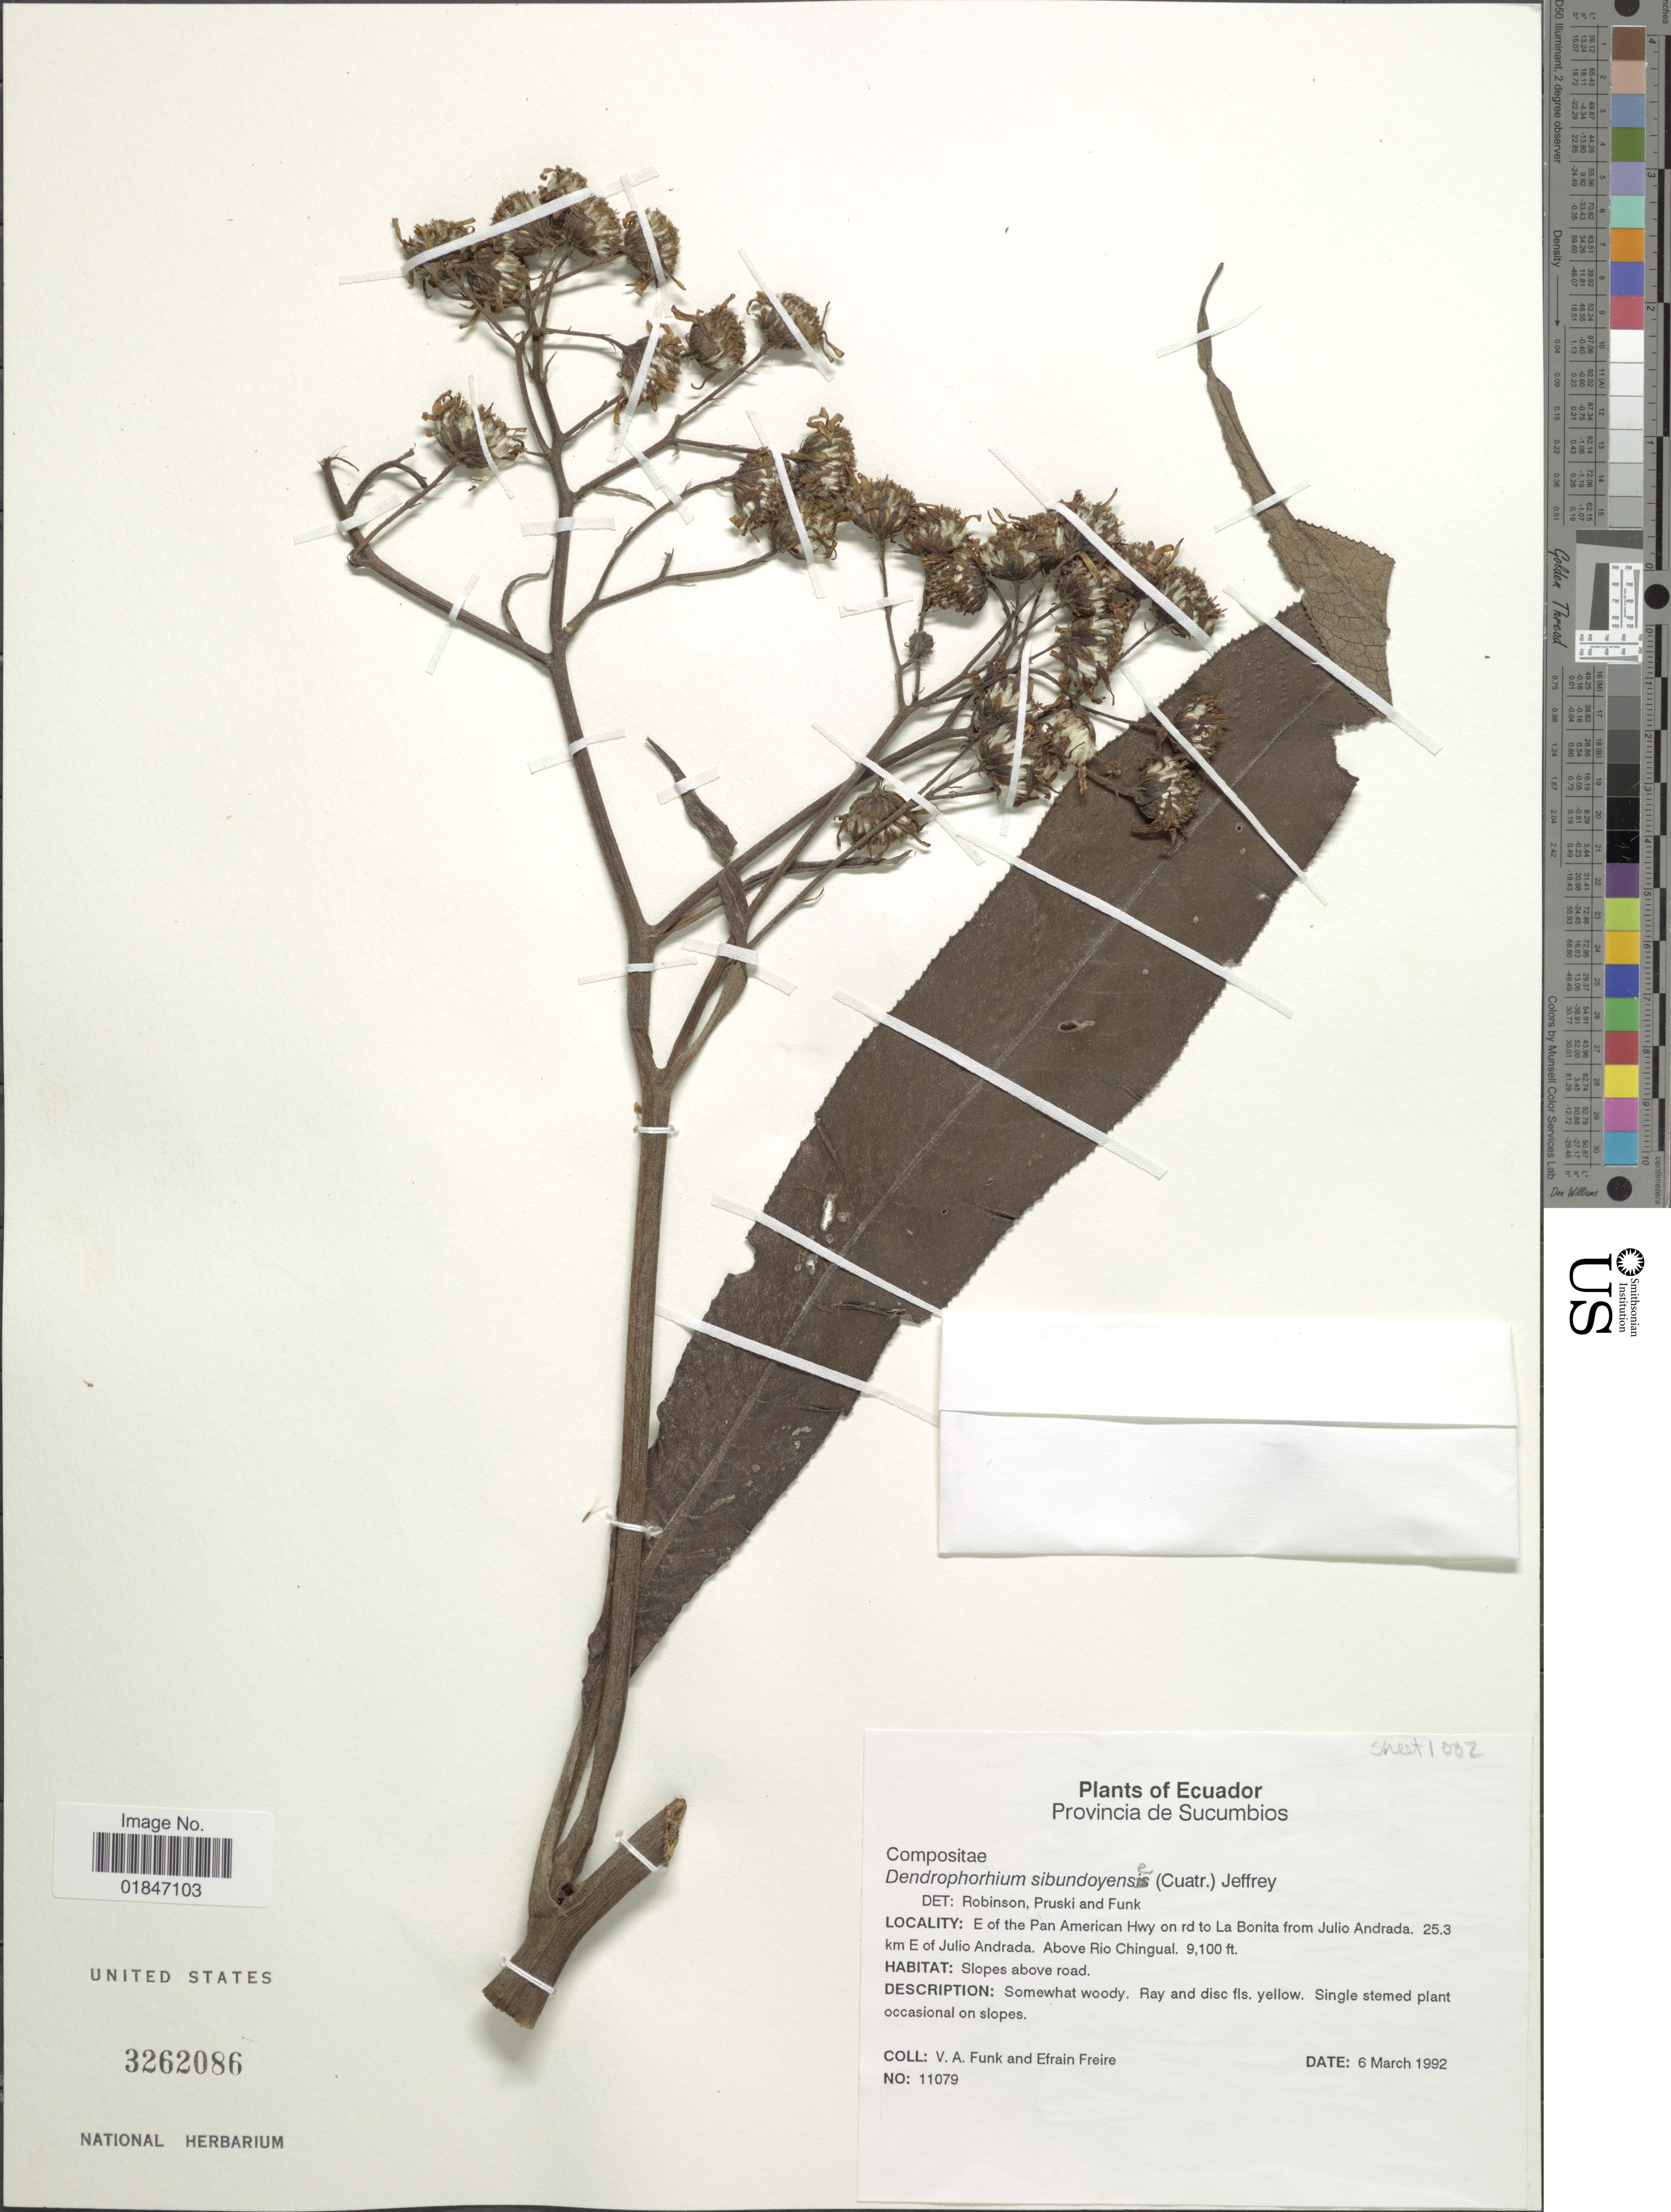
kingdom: Plantae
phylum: Tracheophyta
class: Magnoliopsida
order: Asterales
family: Asteraceae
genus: Dendrophorbium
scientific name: Dendrophorbium sibundoyense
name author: (Cuatrec.) C. Jeffrey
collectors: V. Funk & E. Freire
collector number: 11079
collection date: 1992-03-06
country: Ecuador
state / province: Sucumbíos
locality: Province de Sucumbios. E of the Pan American Hwy on rd to La Bonita from Andrada, 25.3 km E of Julio Andrada. Above Rio Chingual.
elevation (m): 2774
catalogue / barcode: US 3262086